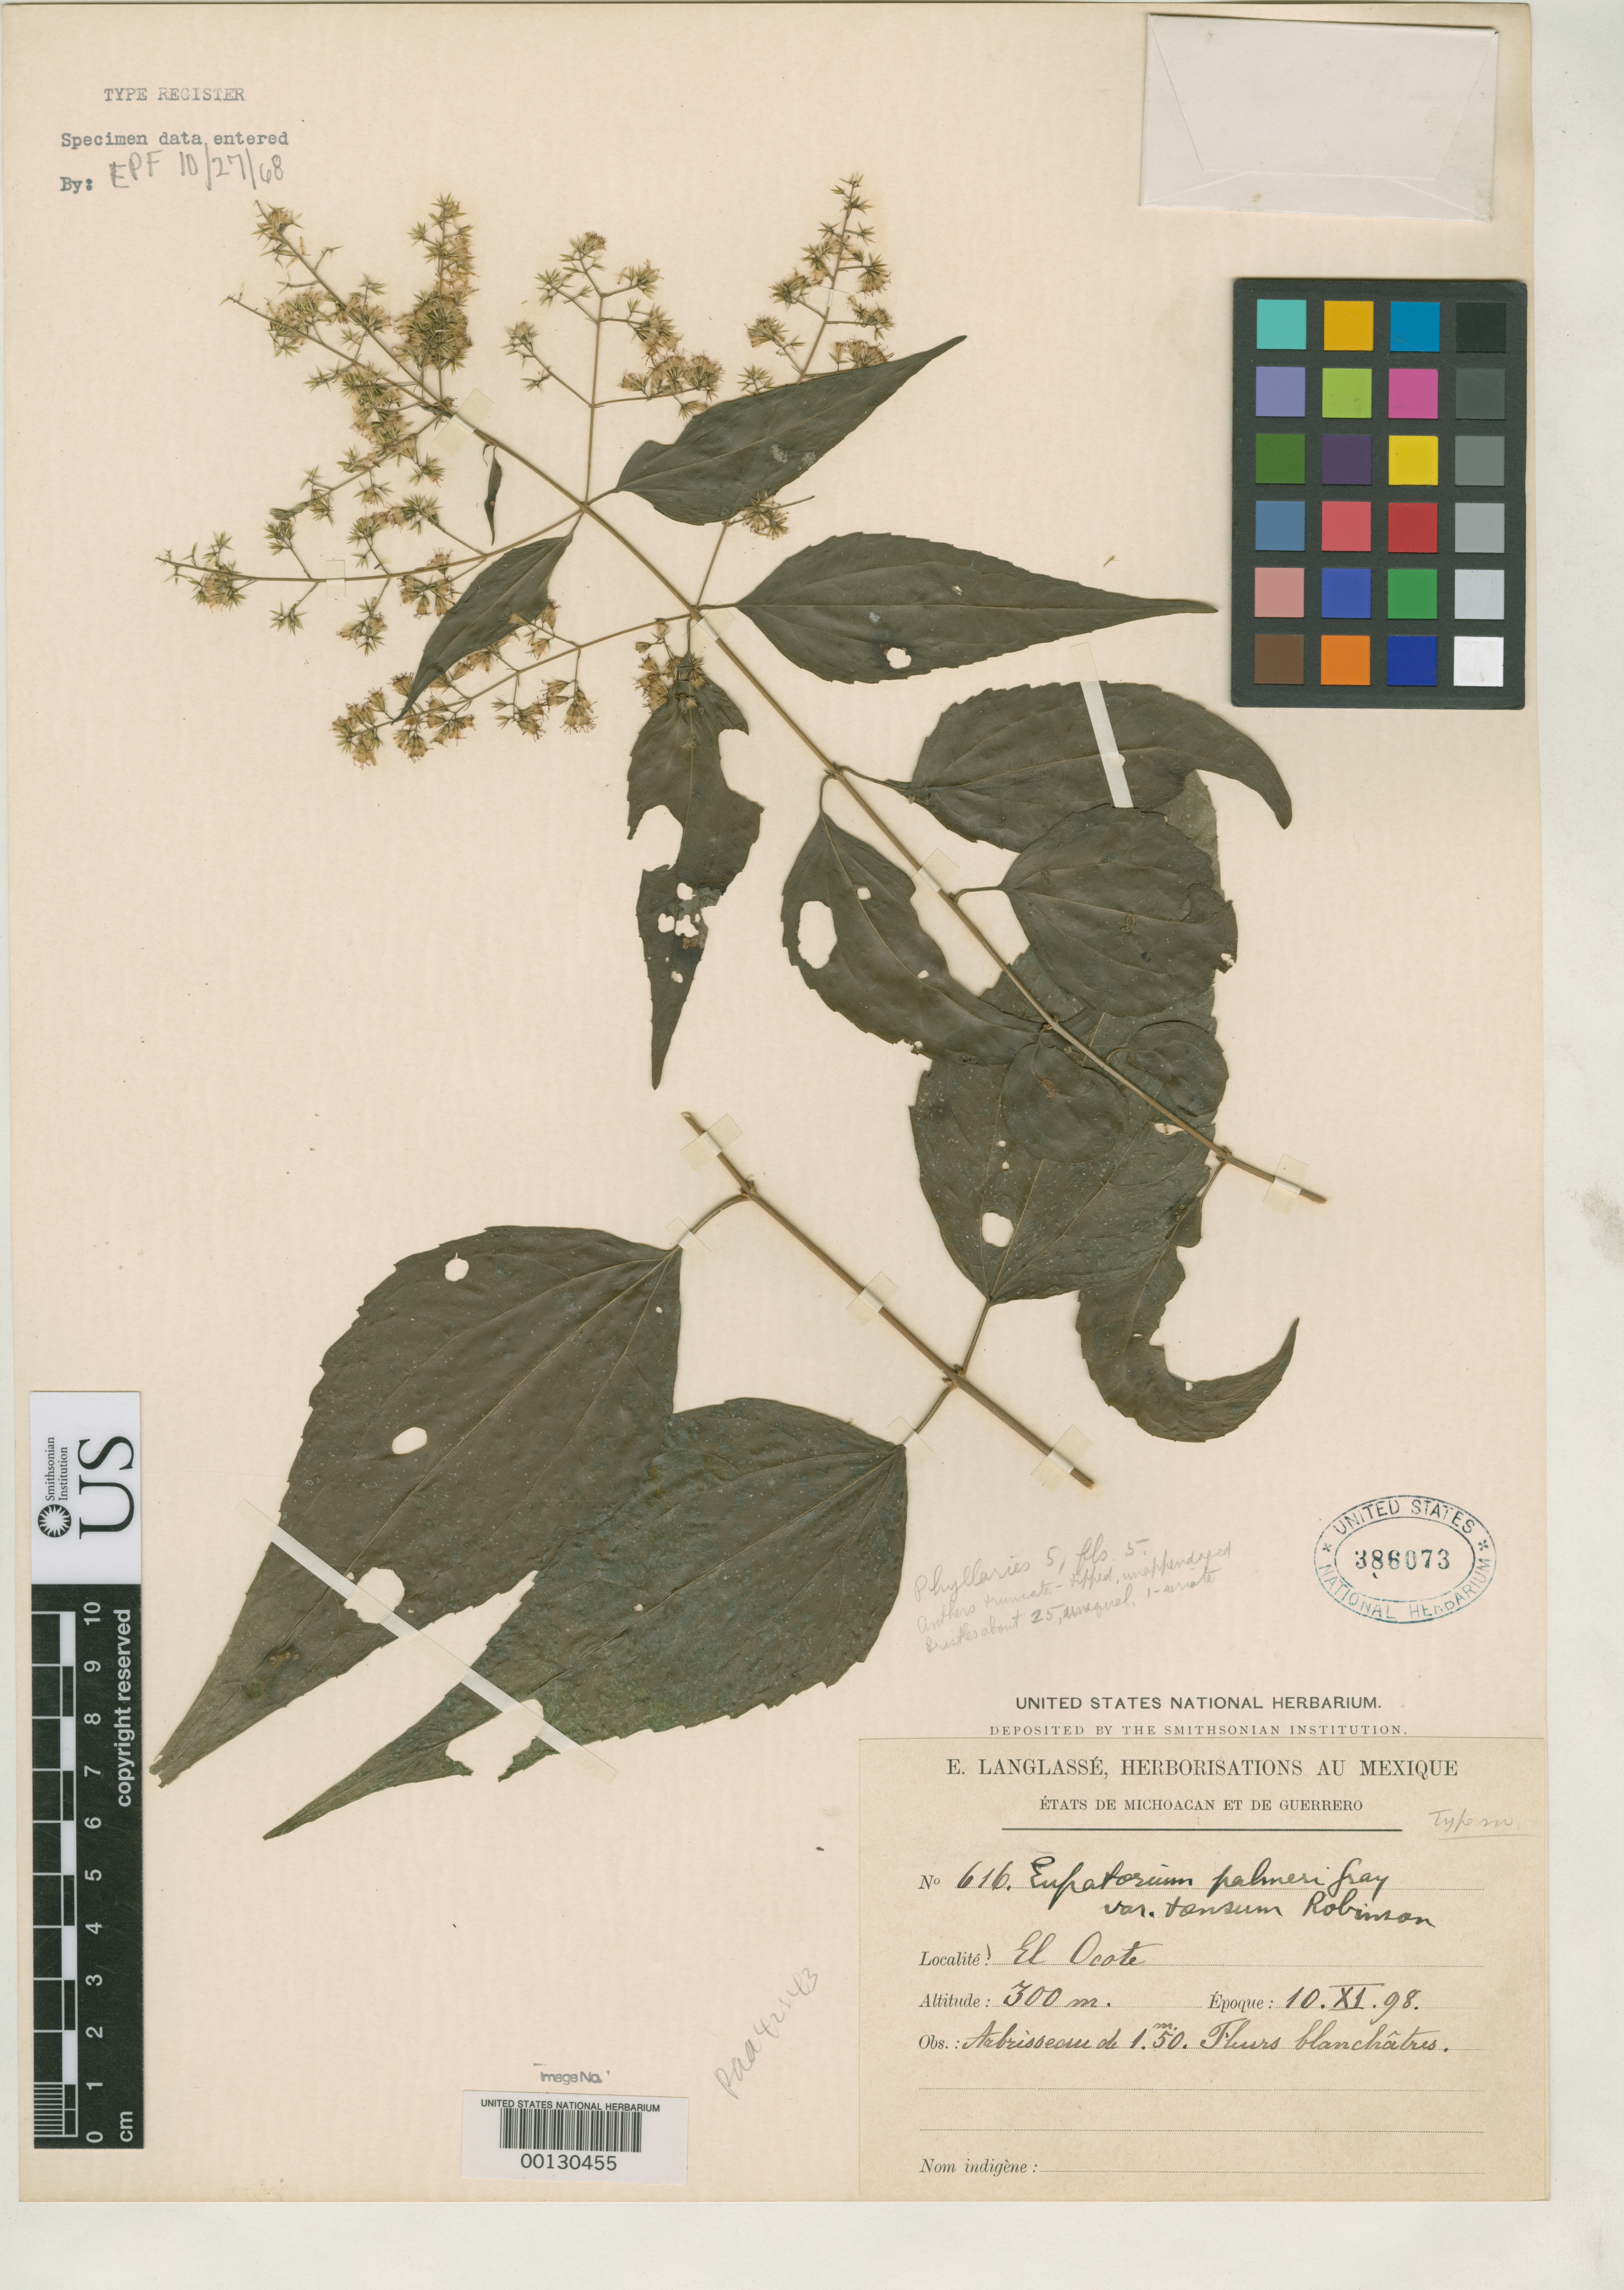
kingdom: Plantae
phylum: Tracheophyta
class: Magnoliopsida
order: Asterales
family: Asteraceae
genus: Eupatorium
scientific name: Eupatorium palmeri var. tonsum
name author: B.L. Rob.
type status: Type Collection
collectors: E. Langlassé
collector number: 616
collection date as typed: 10 Nov 1886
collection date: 1886-11-10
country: Mexico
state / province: Michoacán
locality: El Ocote.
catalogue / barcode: US 386073